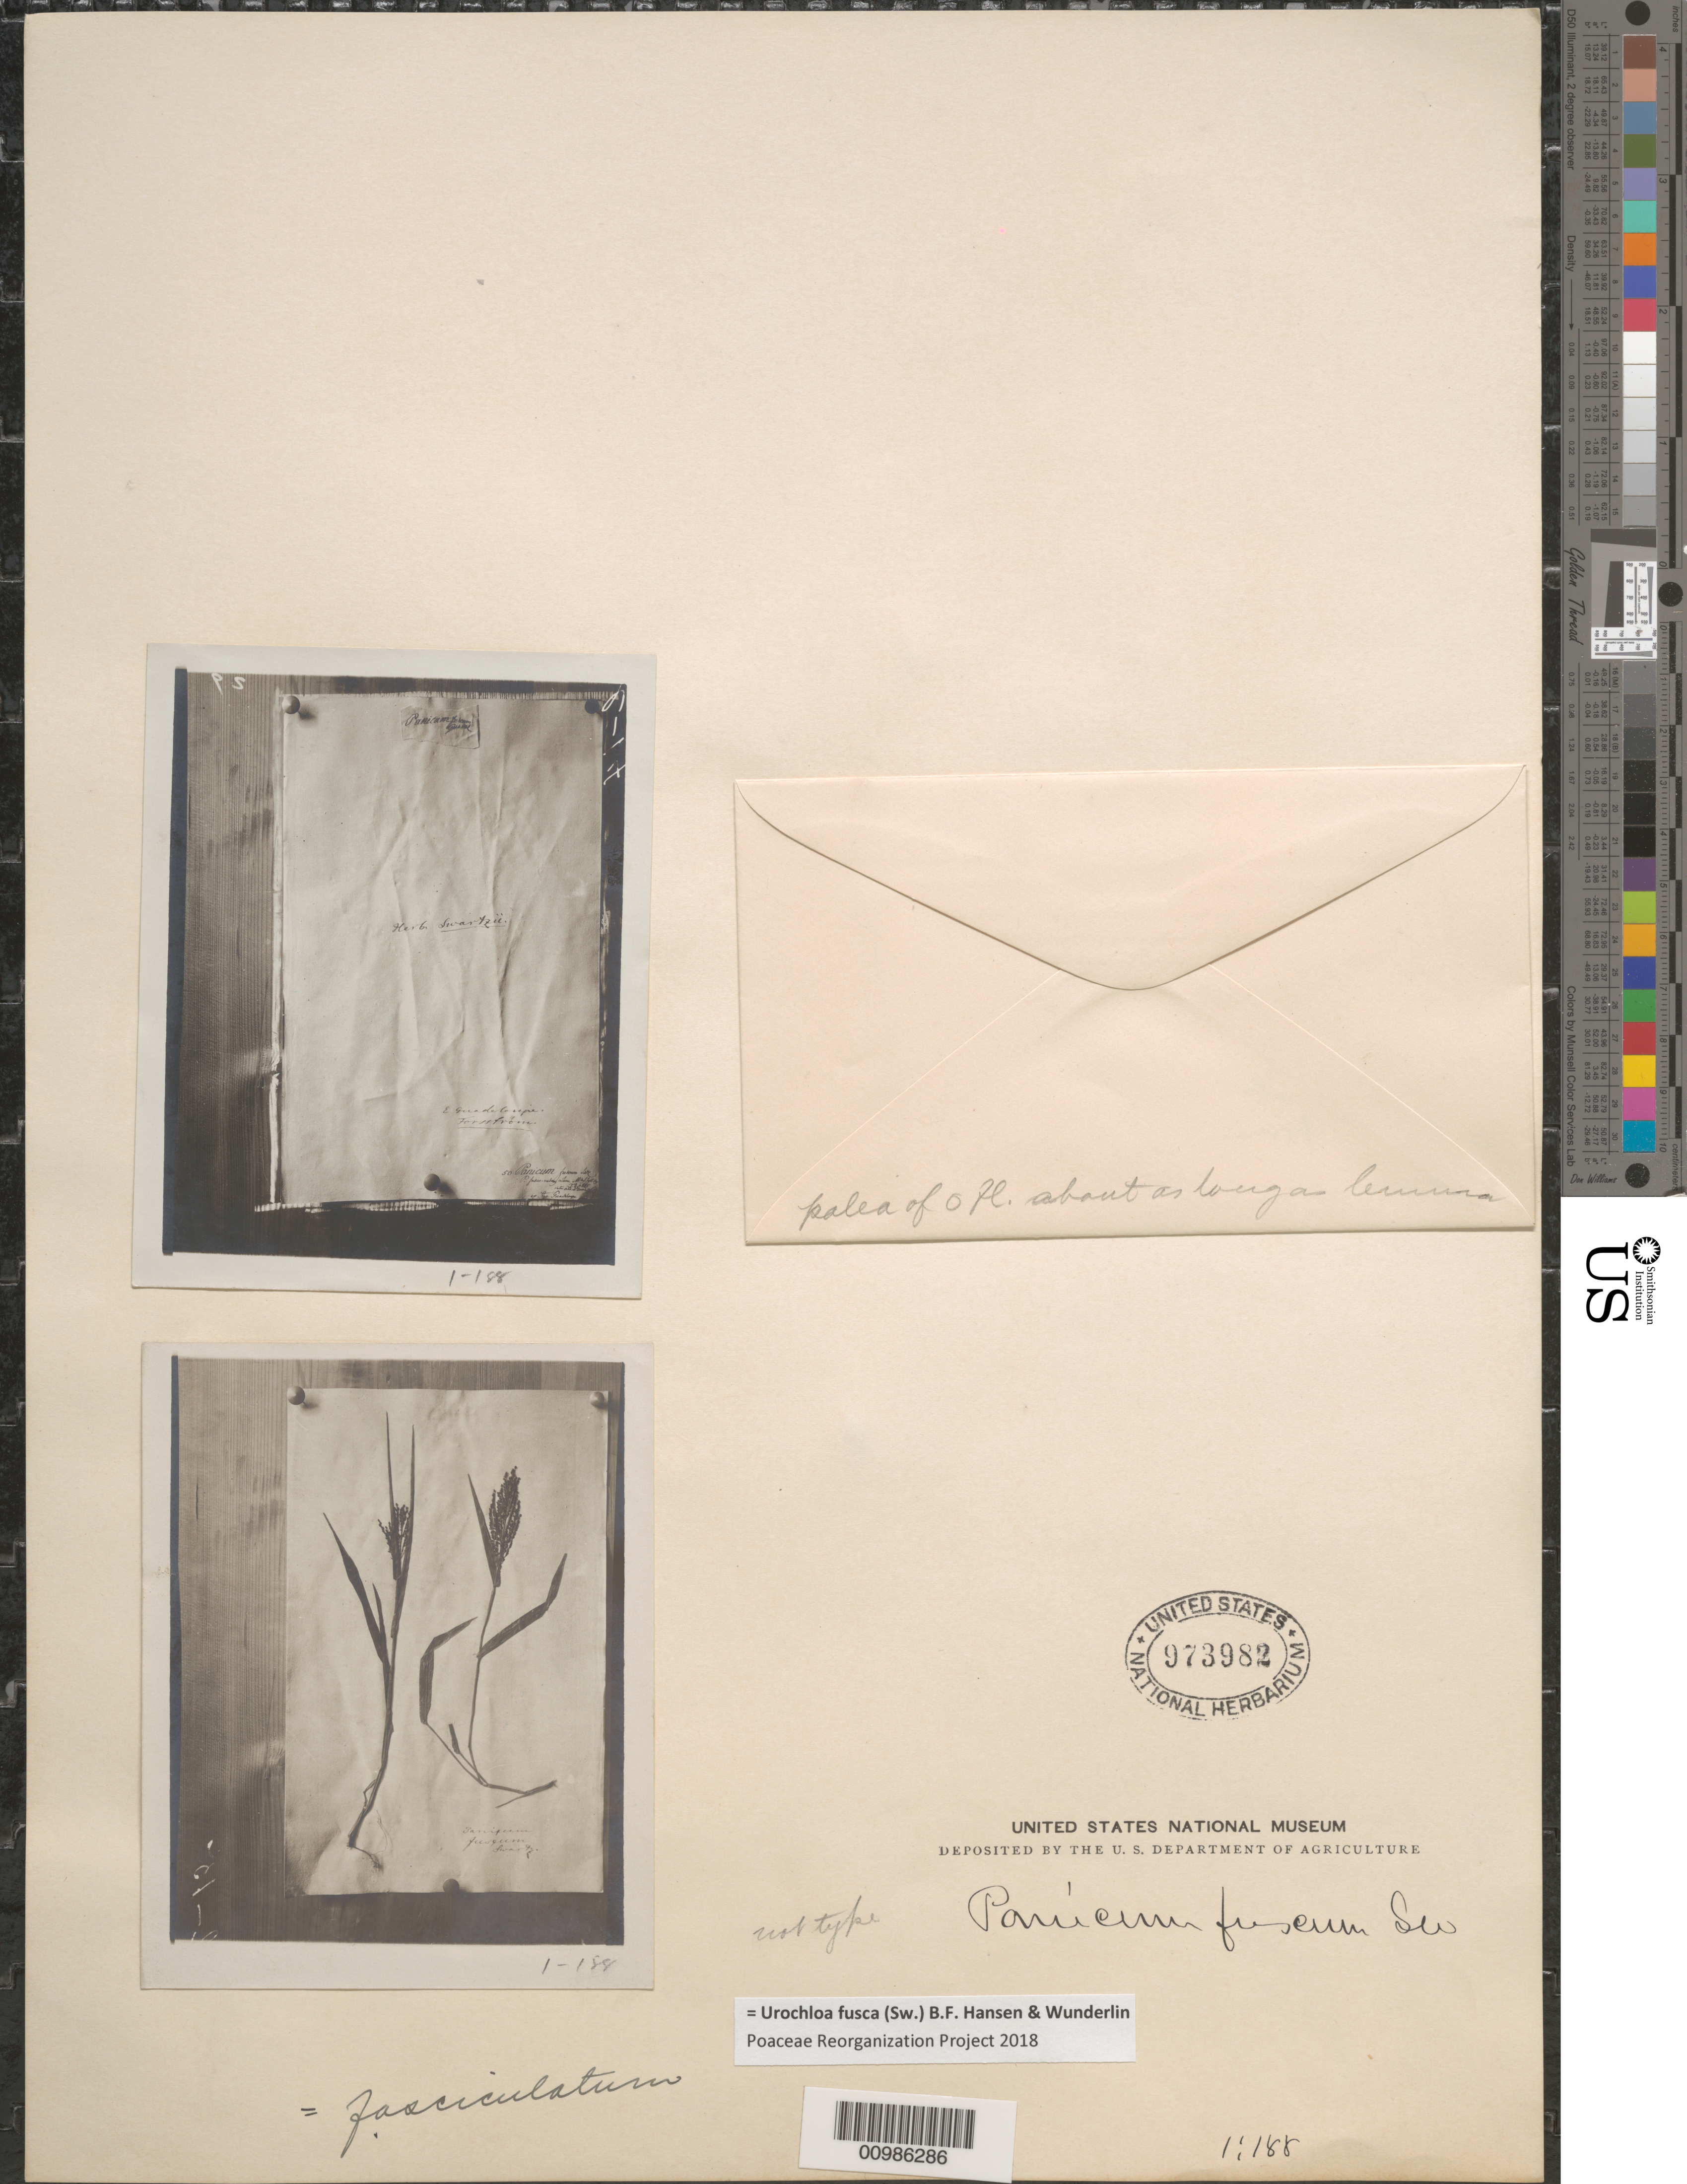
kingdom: Plantae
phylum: Tracheophyta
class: Liliopsida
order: Poales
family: Poaceae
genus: Brachiaria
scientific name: Brachiaria fasciculata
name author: (Sw.) Parodi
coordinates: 0 N, 0 E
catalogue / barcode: US 973982